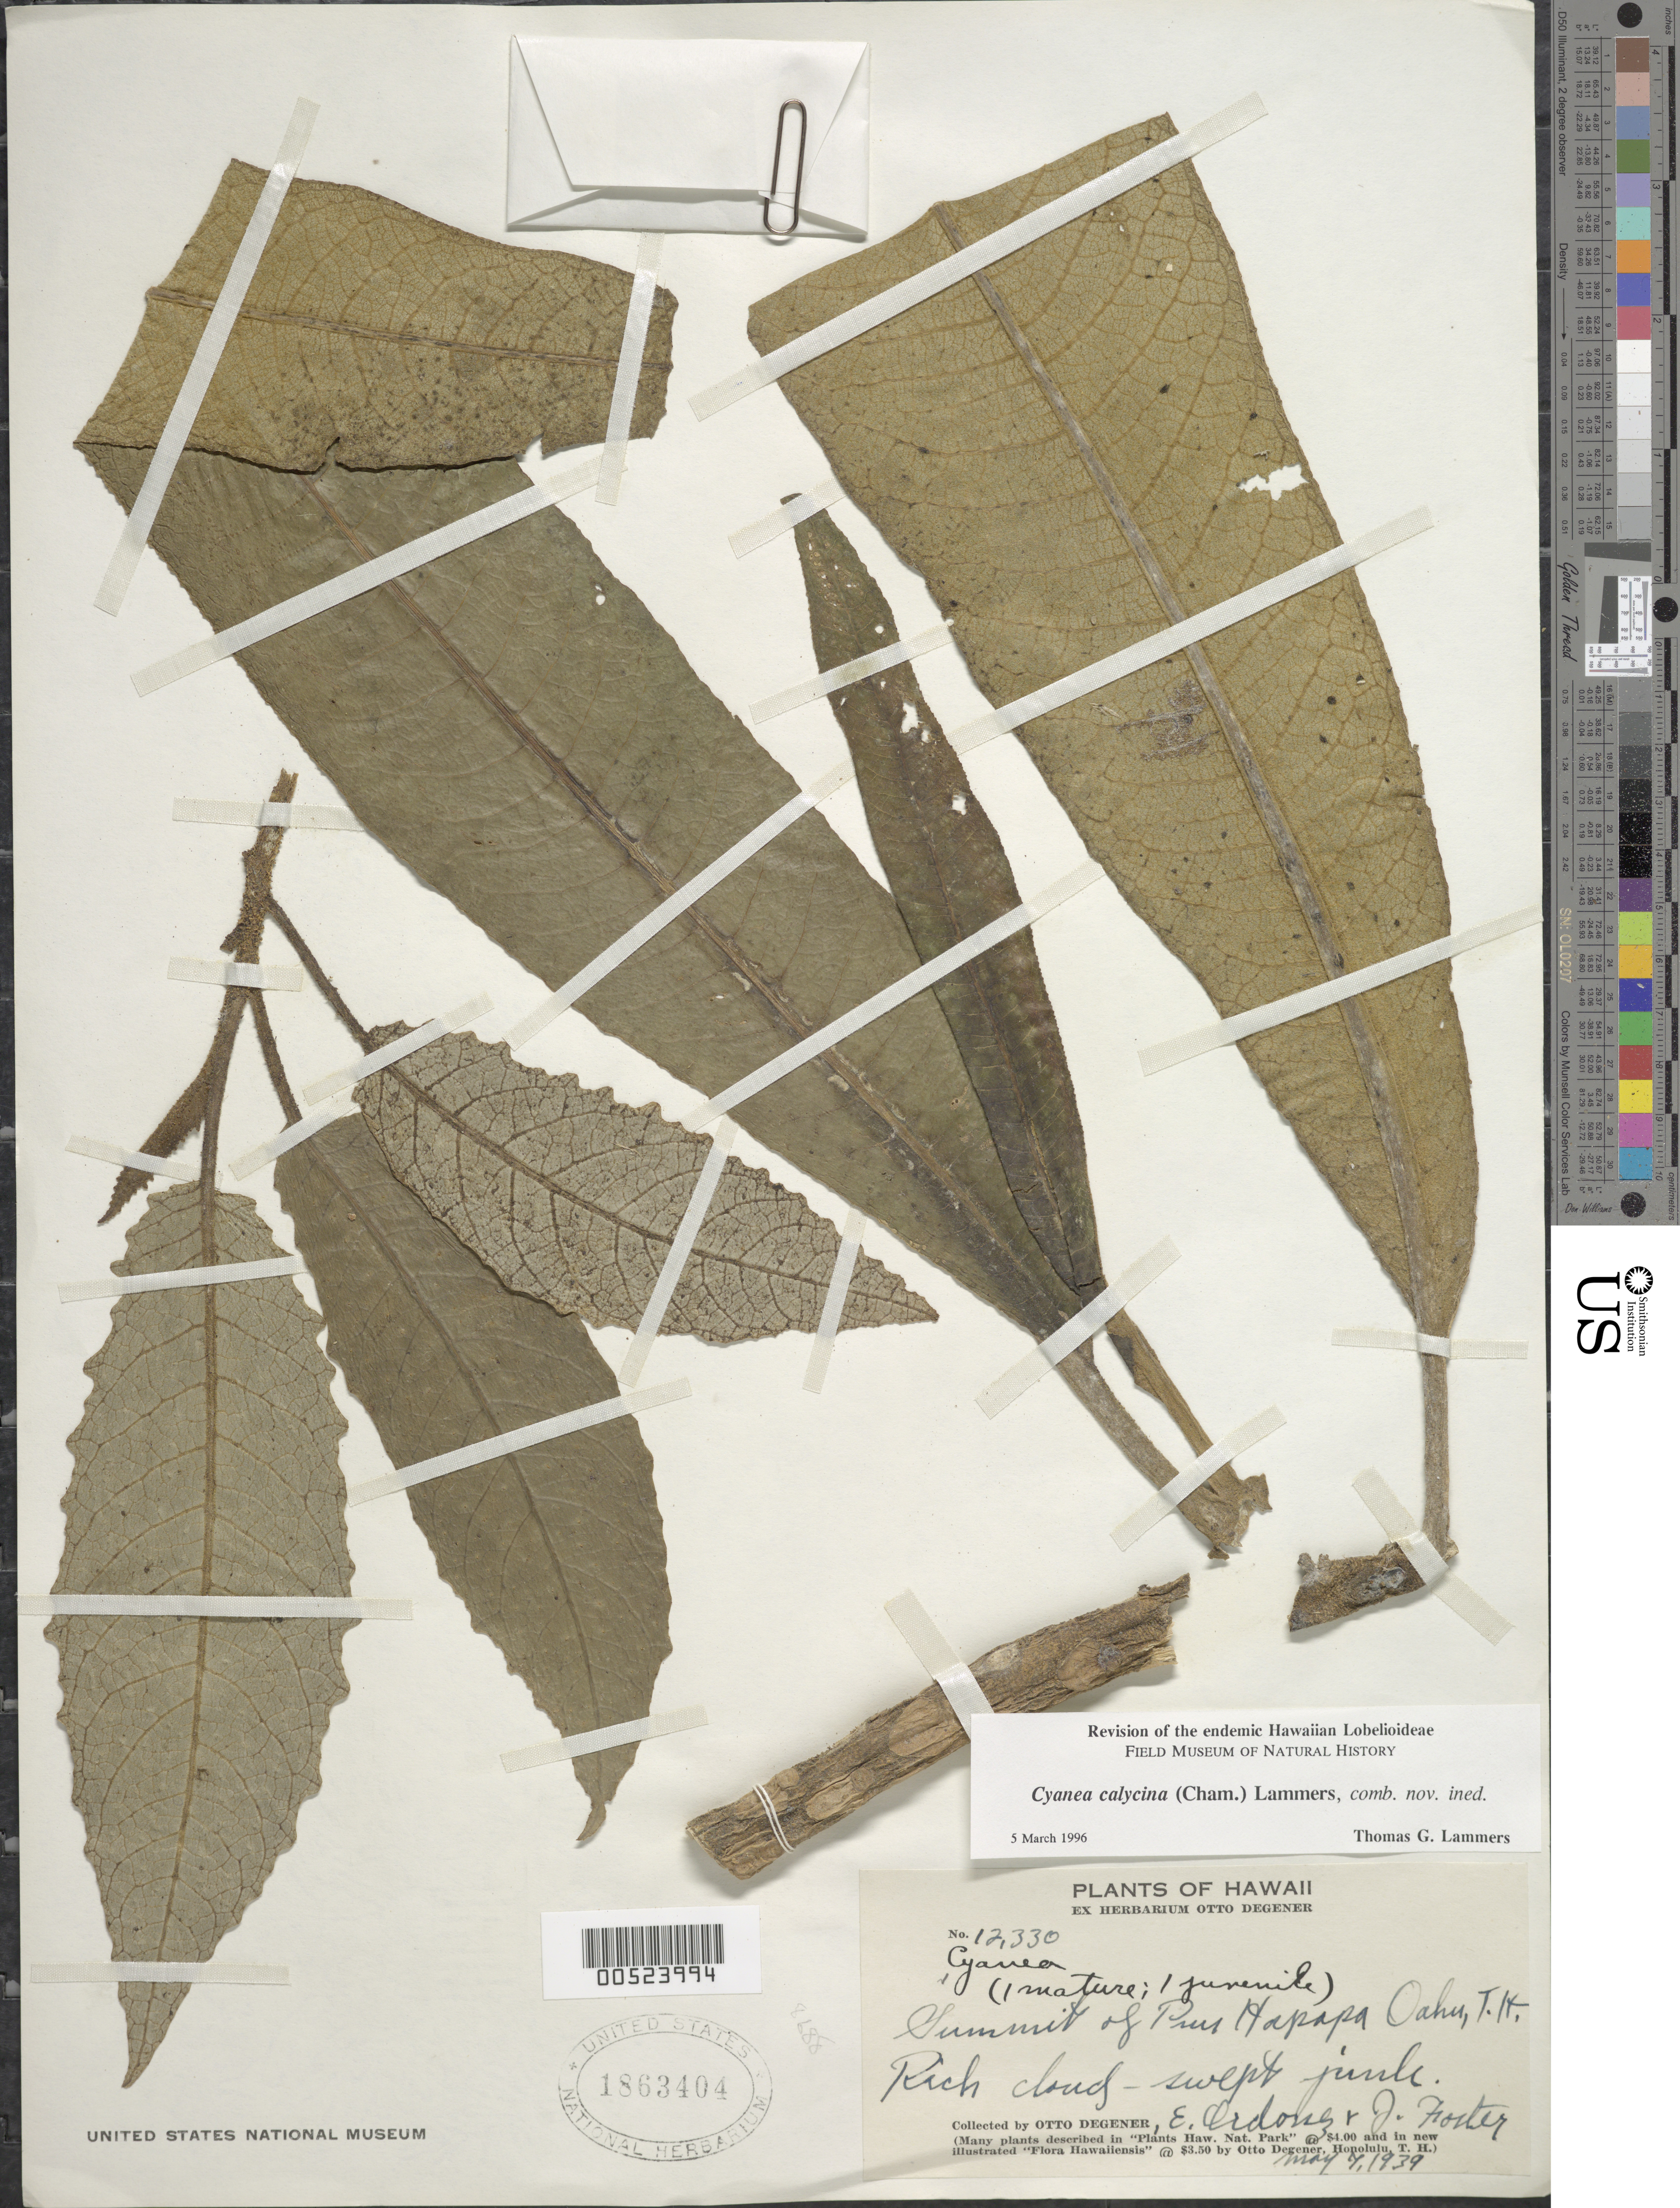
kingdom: Plantae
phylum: Tracheophyta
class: Magnoliopsida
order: Asterales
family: Campanulaceae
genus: Cyanea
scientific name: Cyanea calycina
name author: (Cham.) Lammers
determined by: Lammers, T. G.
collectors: O. Degener, E. Ordonez & J. Foster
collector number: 12330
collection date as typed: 7 May 1939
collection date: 1939-05-07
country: United States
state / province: Hawaii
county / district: Honolulu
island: Oahu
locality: Summit of Puu Hapapa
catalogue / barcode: US 1863404